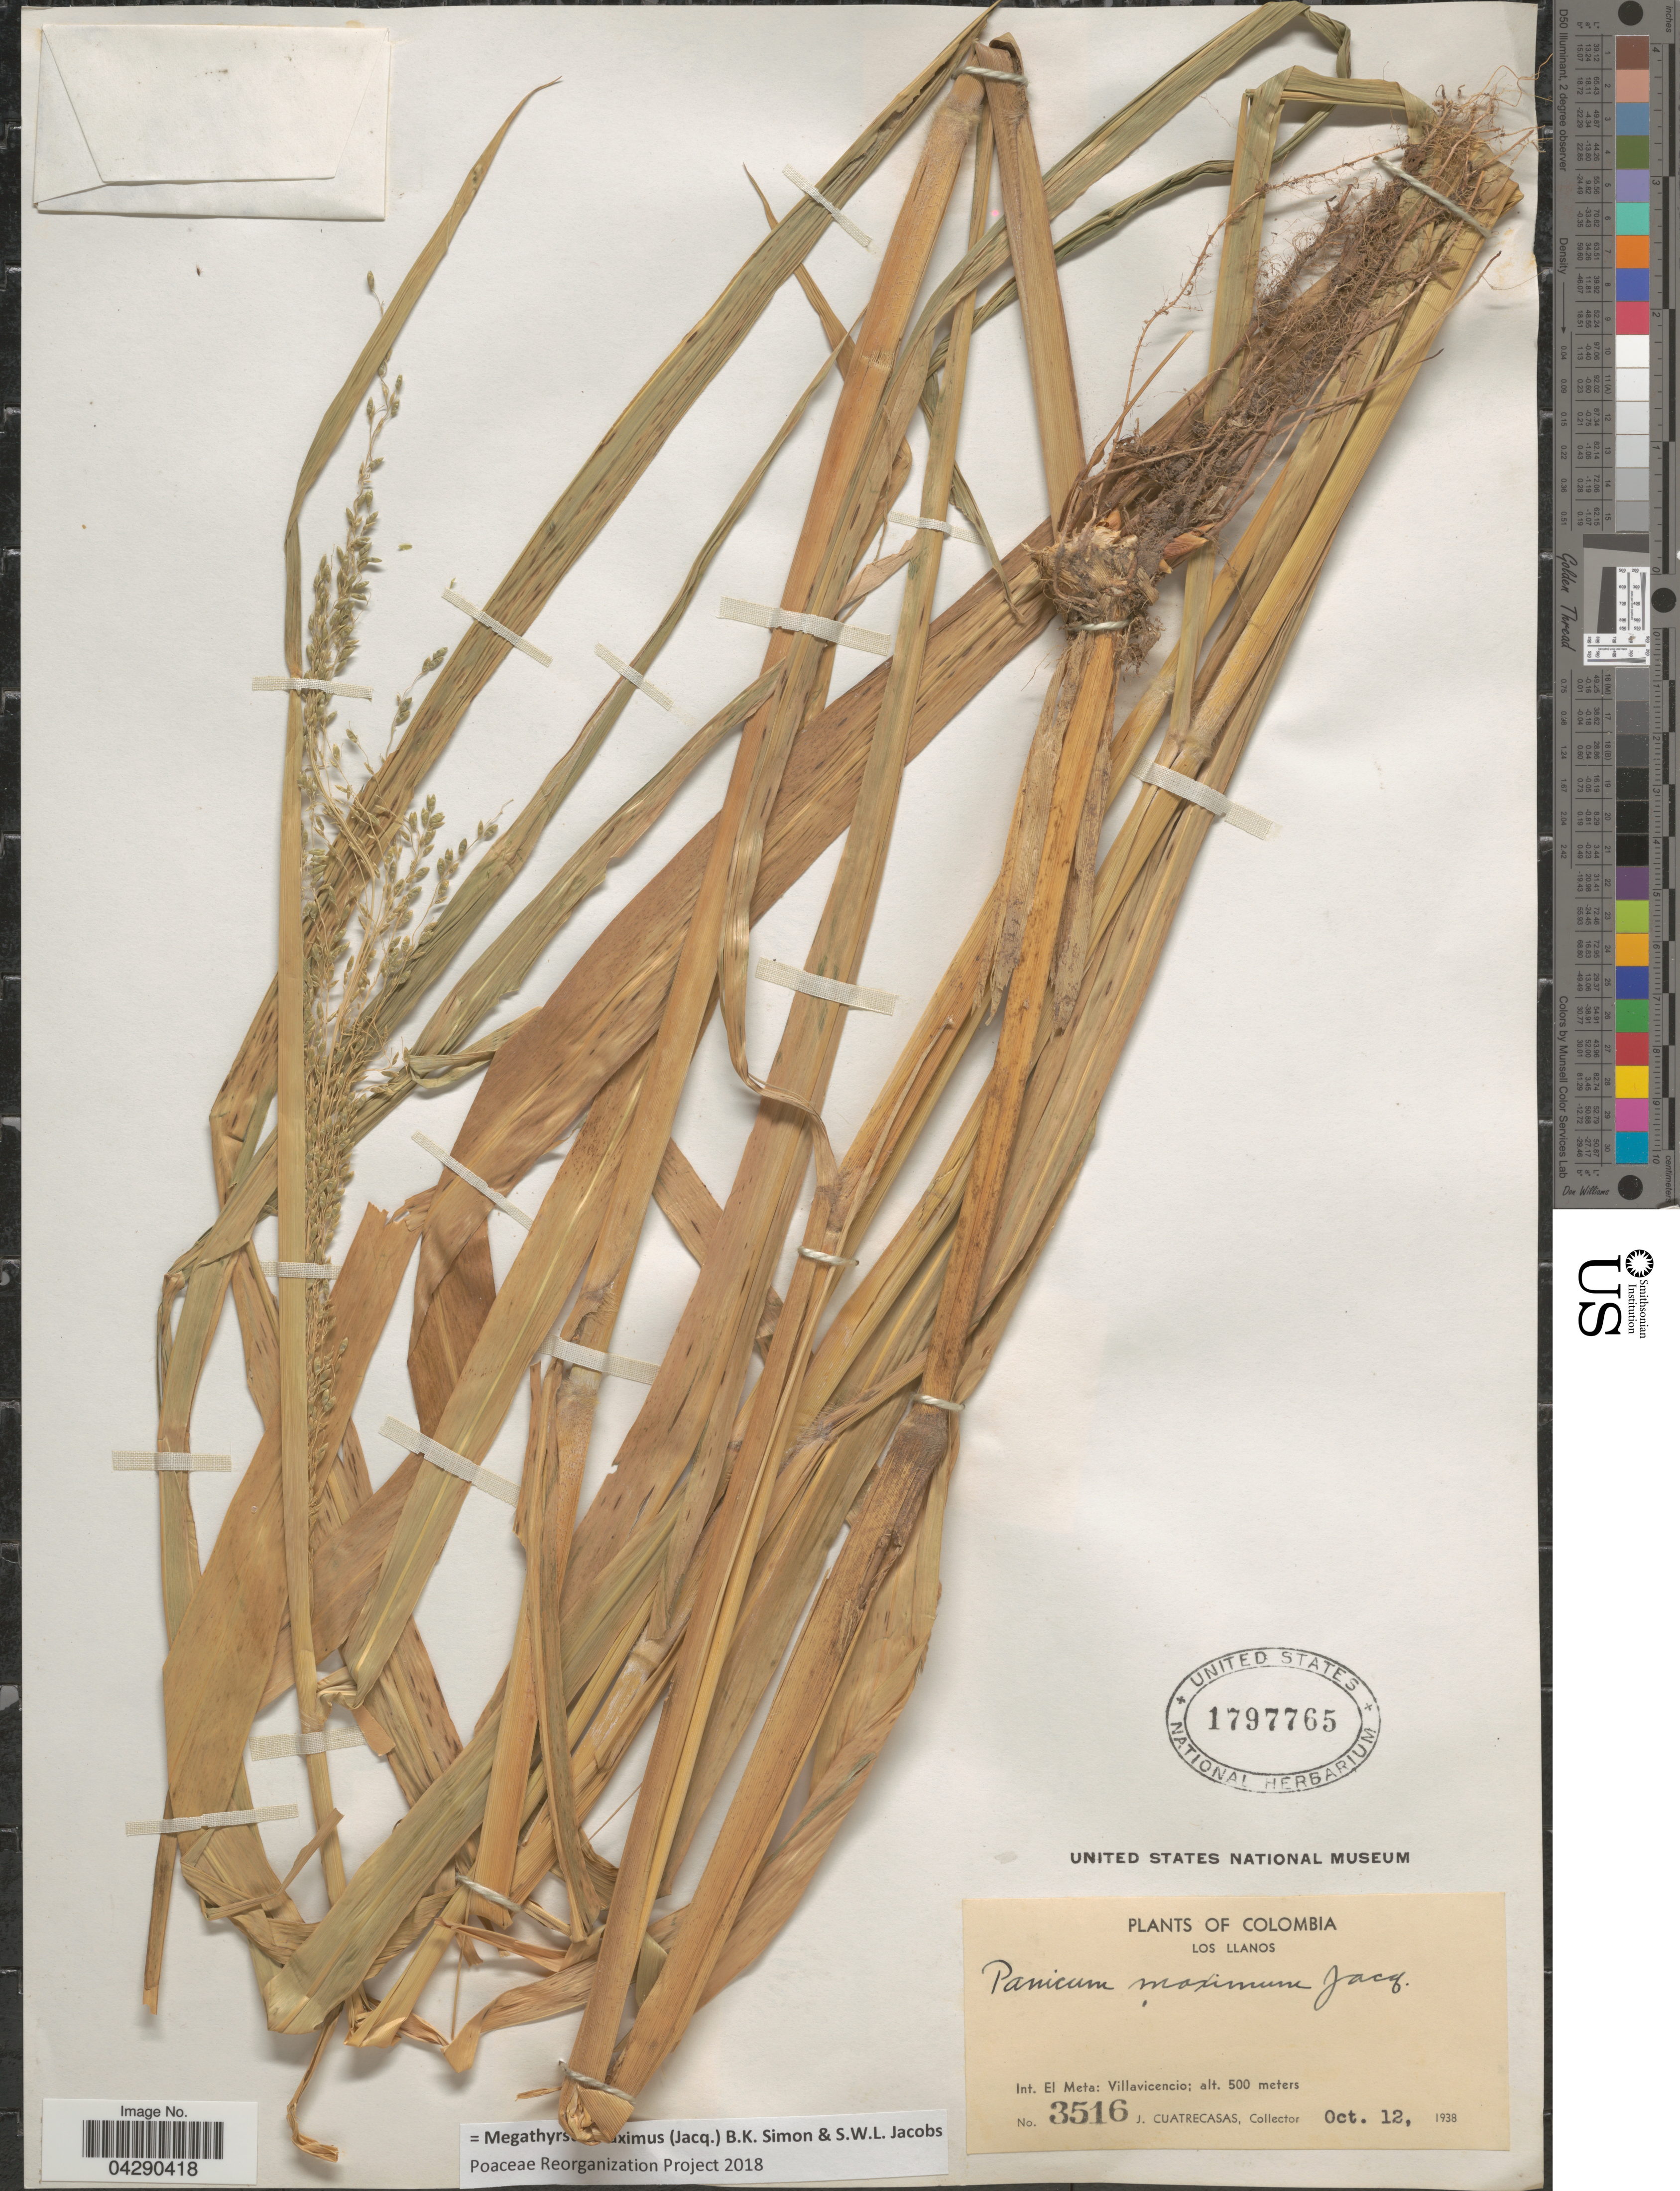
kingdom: Plantae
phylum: Tracheophyta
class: Liliopsida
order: Poales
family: Poaceae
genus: Megathyrsus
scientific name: Megathyrsus maximus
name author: (Jacq.) B.K. Simon & S.W.L. Jacobs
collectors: J. Cuatrecasas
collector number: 3516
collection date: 1938-10-12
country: Colombia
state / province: Meta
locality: Los Llanos. Int. El Meta.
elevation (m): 500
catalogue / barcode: US 1797765